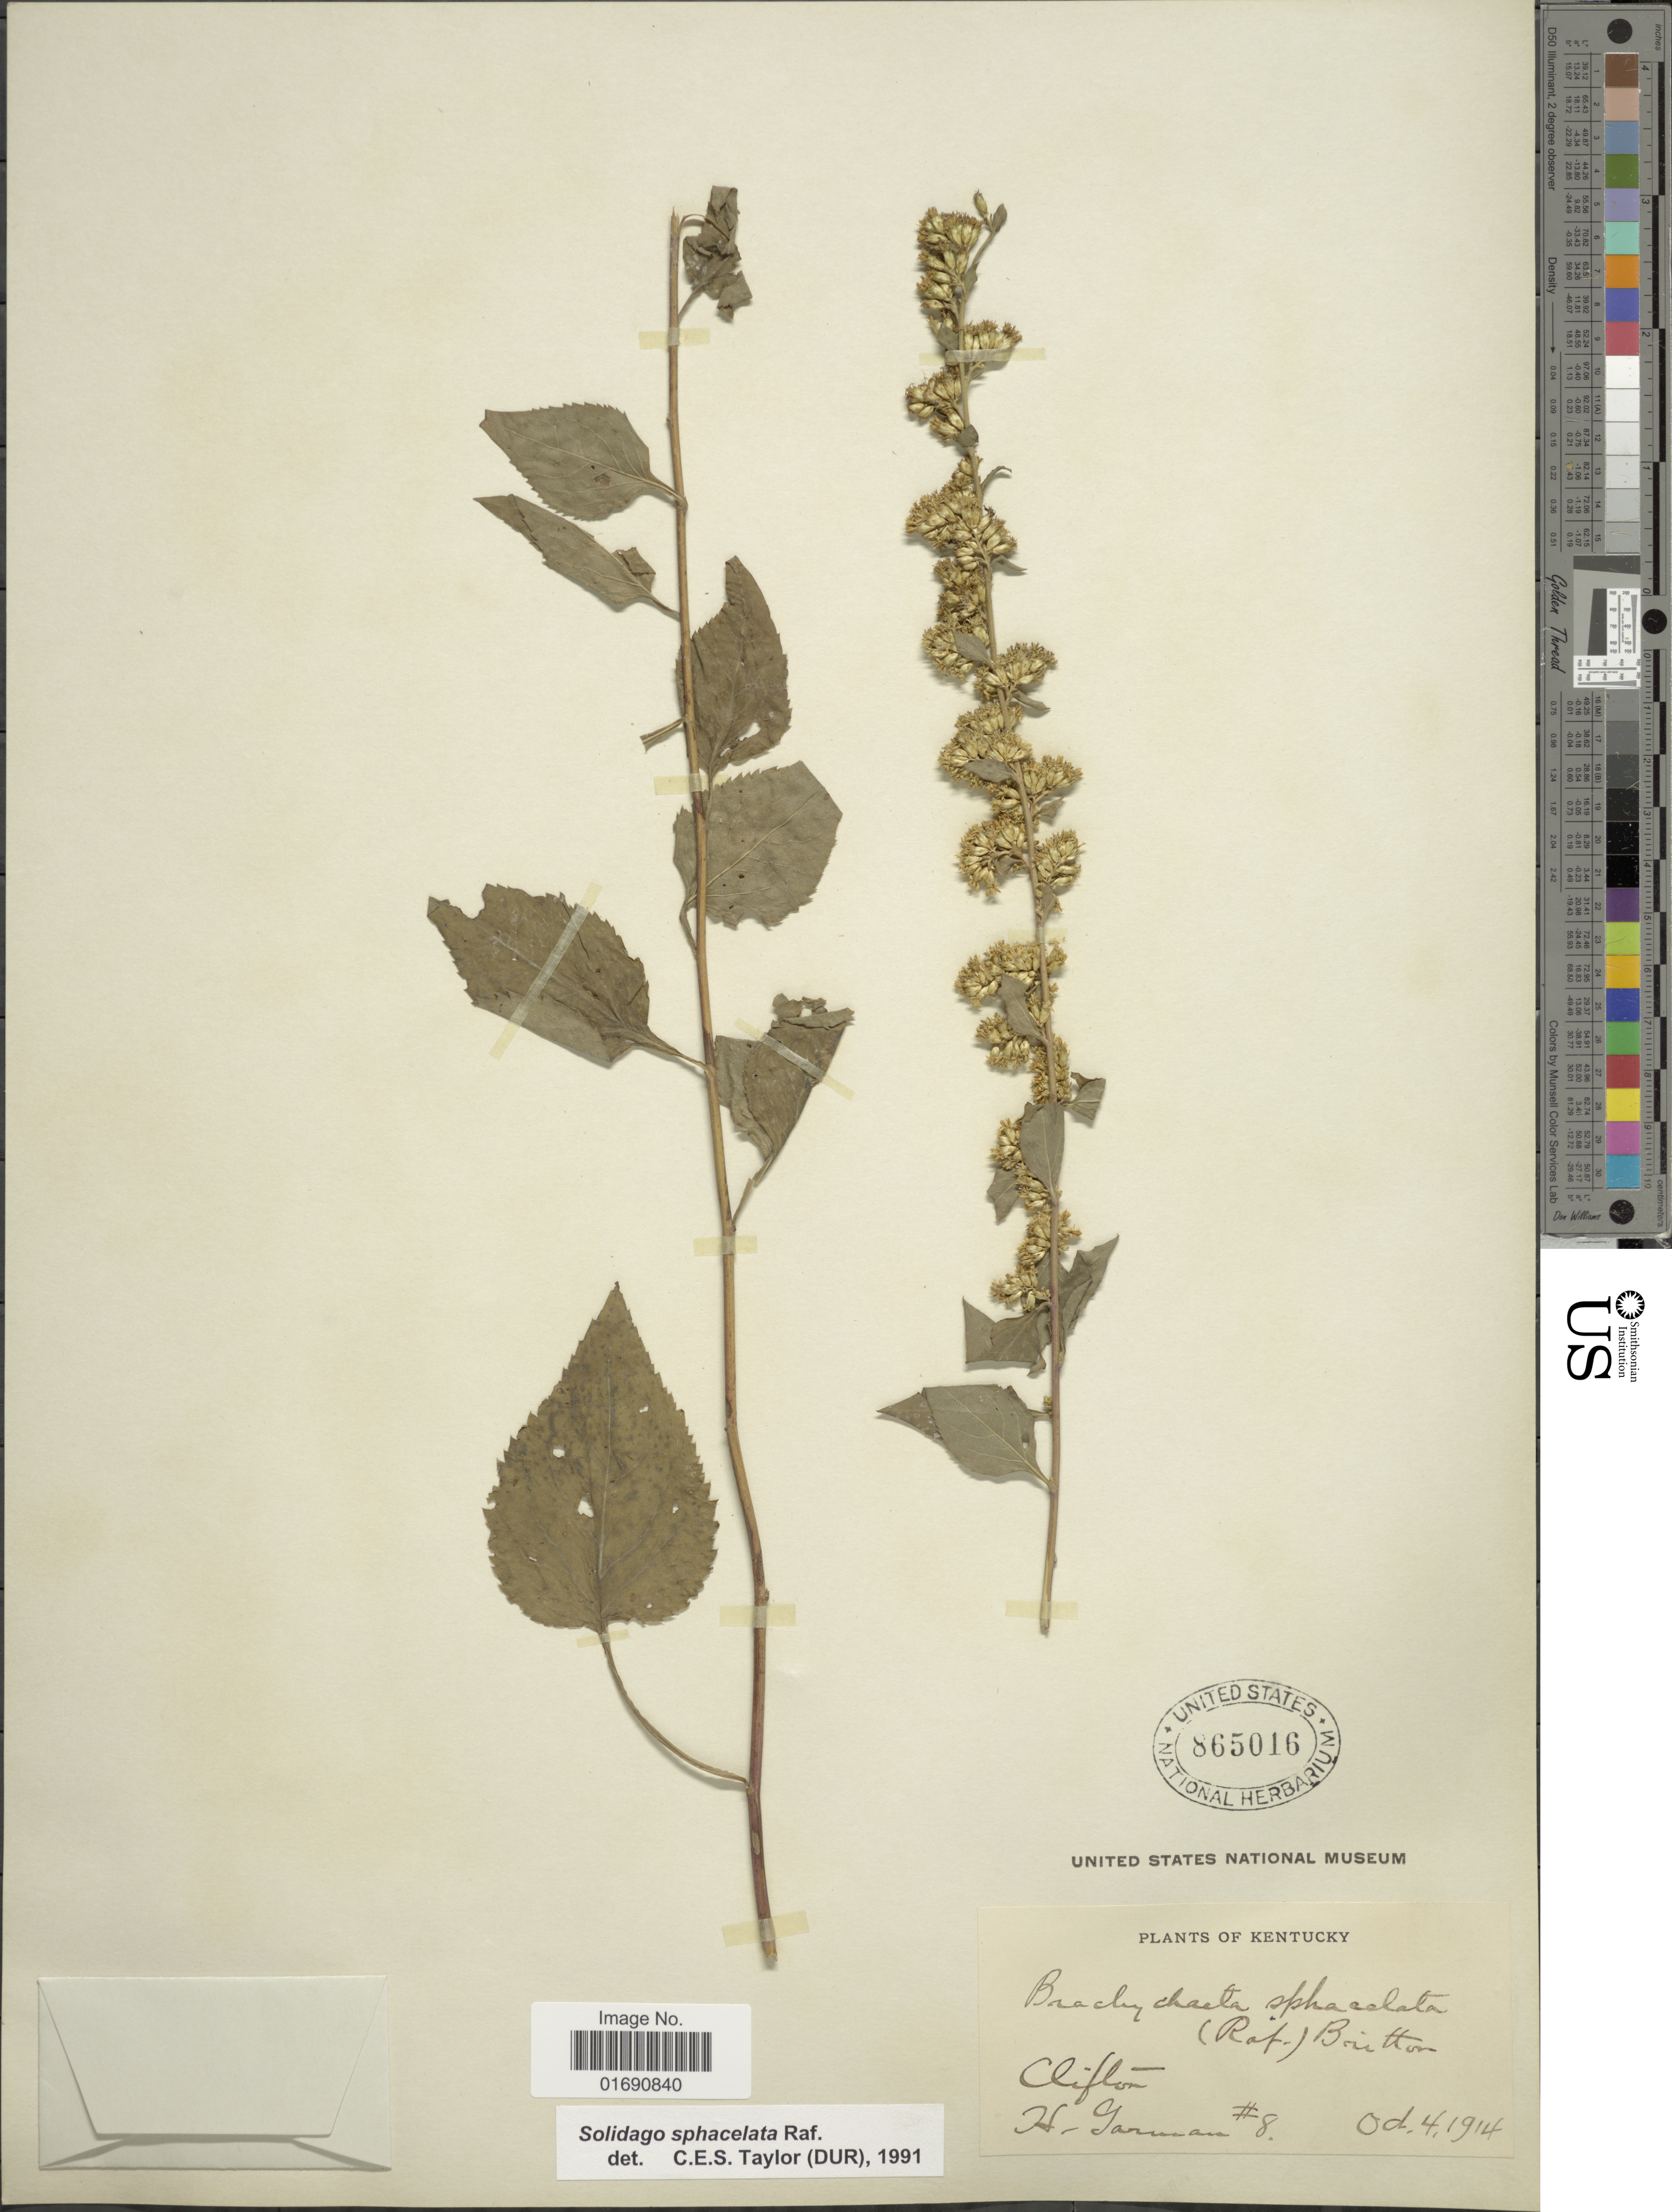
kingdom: Plantae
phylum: Tracheophyta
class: Magnoliopsida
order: Asterales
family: Asteraceae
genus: Solidago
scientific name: Solidago sphacelata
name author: Raf.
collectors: H. Garman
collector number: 8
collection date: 1914-10-04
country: United States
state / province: Kentucky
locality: Clifton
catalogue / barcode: US 865016